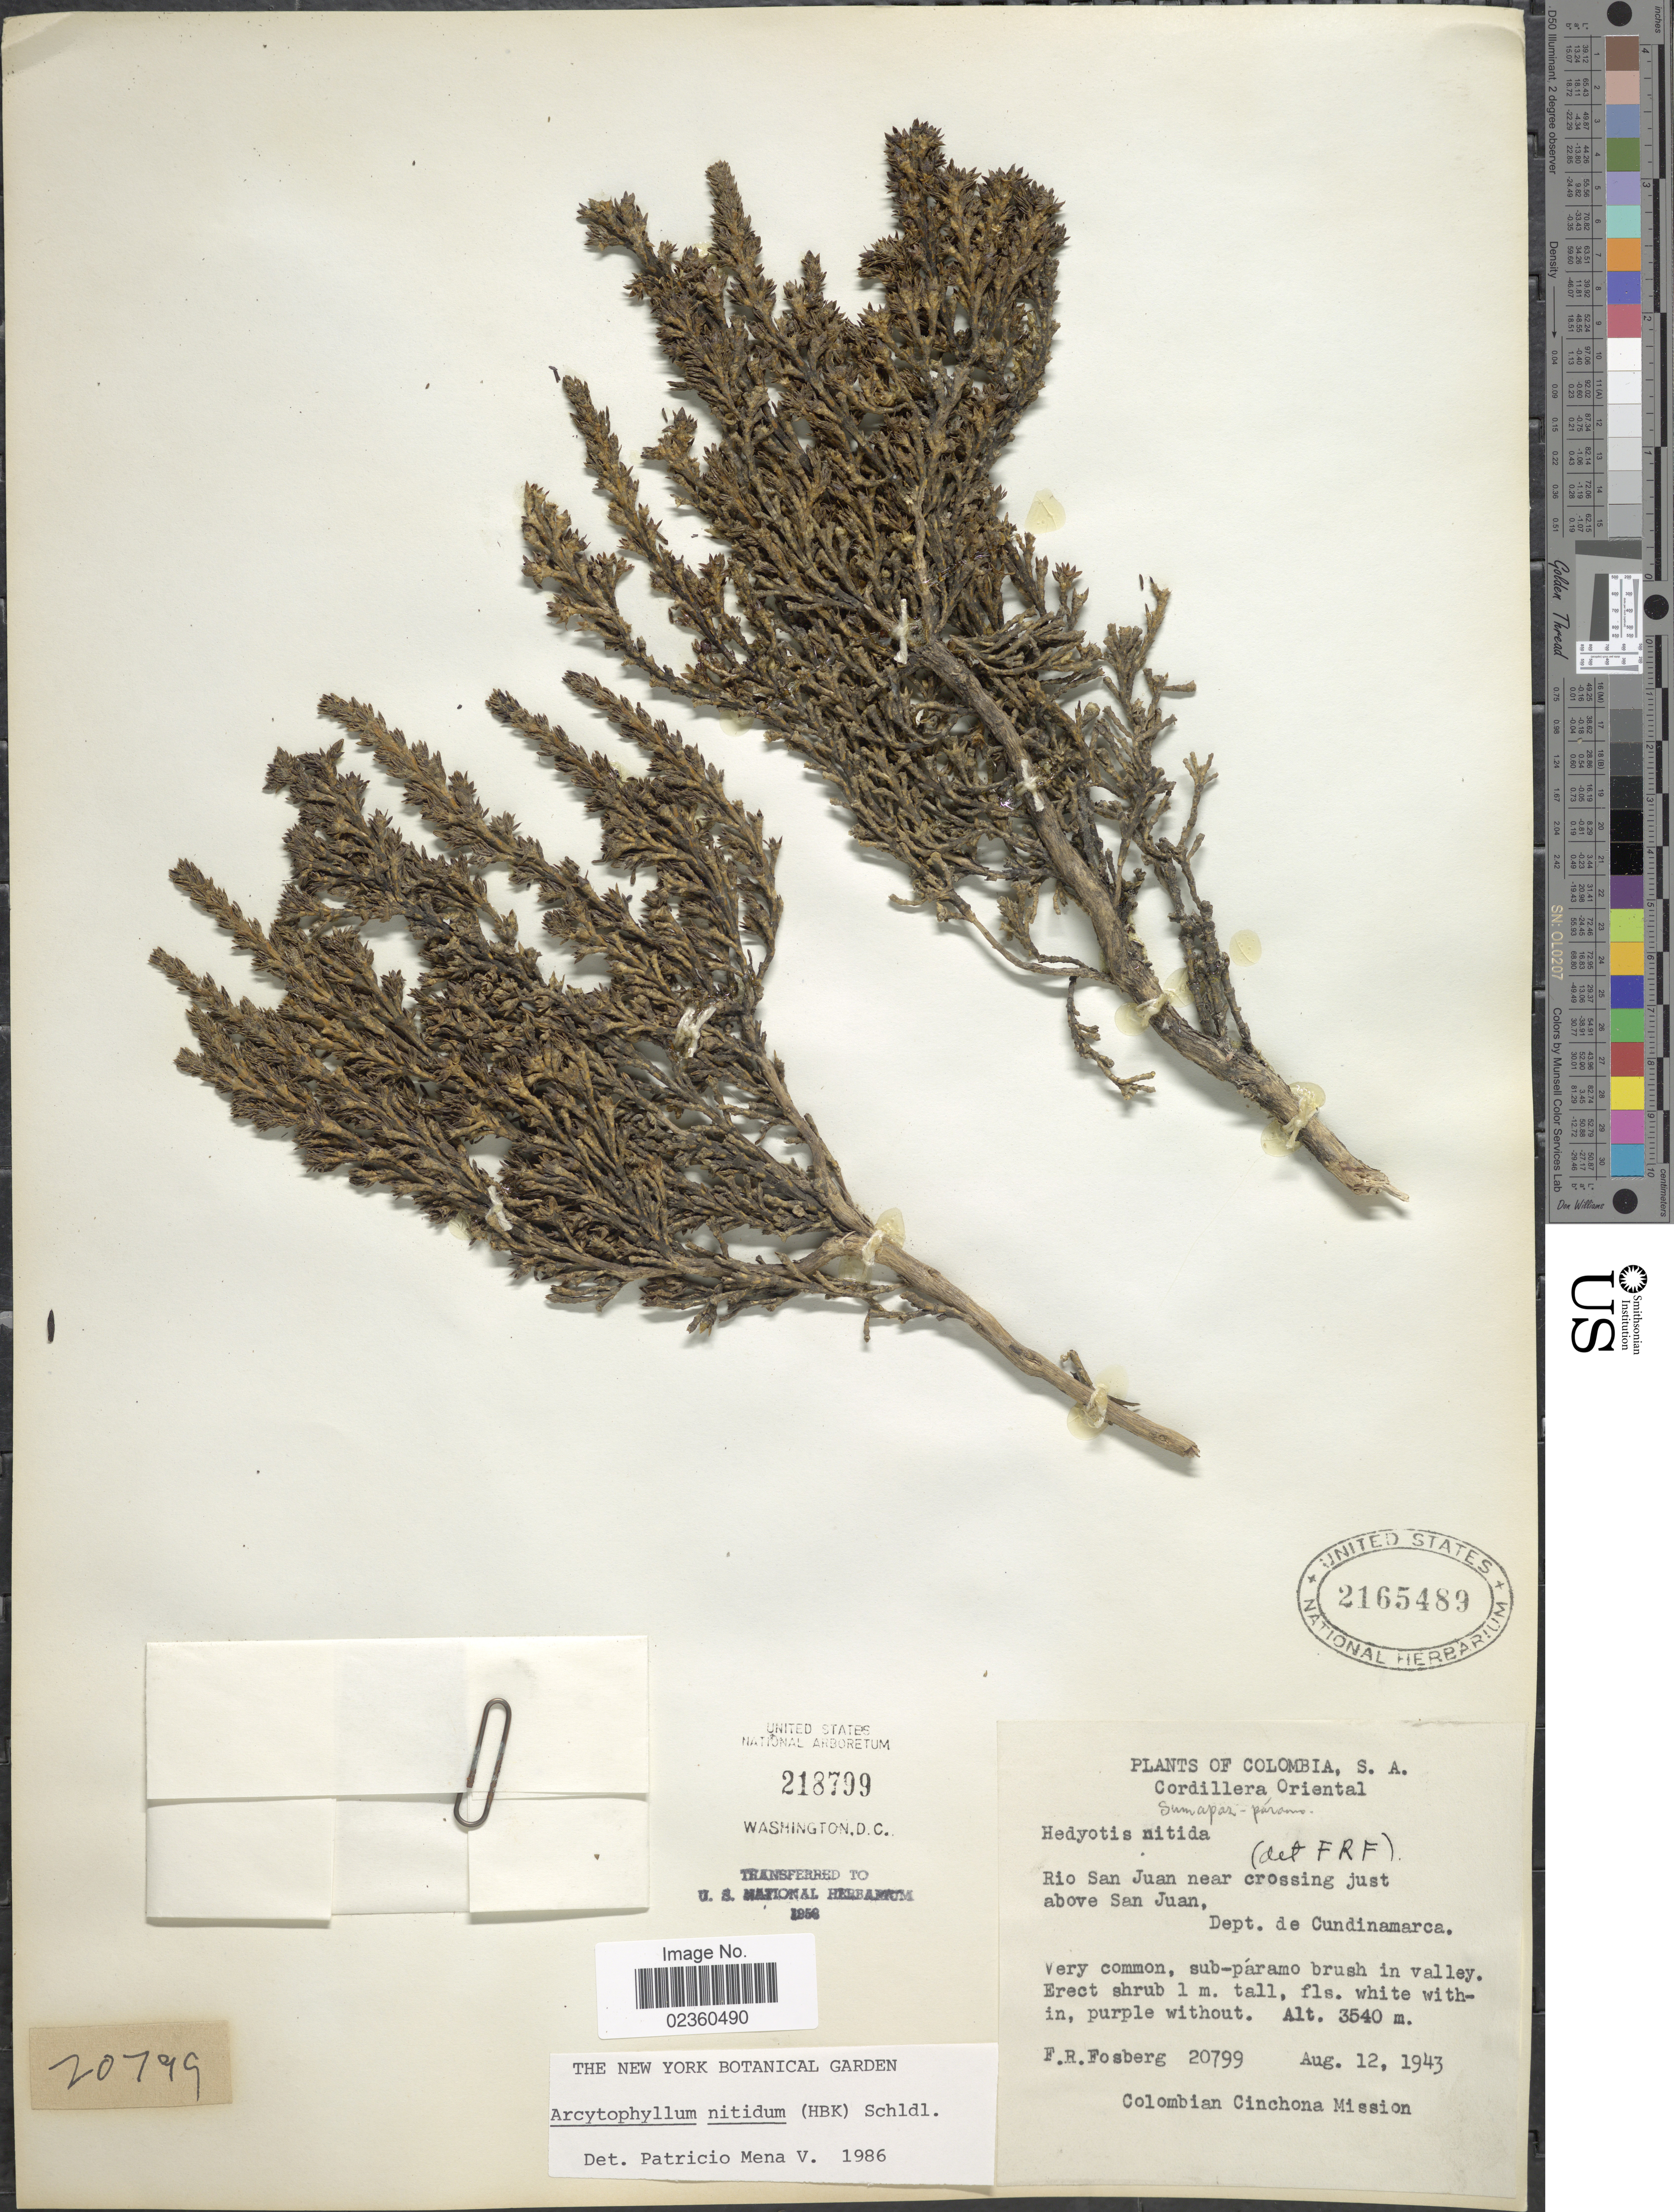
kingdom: Plantae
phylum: Tracheophyta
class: Magnoliopsida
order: Gentianales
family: Rubiaceae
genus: Arcytophyllum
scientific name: Arcytophyllum nitidum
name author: (Kunth) Schltdl.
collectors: F. R. Fosberg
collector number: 20799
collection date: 1943-08-12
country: Colombia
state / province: Cundinamarca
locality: Cordillera Oriental, Rio San Juan near crossing just above San Juan, Dept de Cundinamarca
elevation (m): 3540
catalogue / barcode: US 2165489